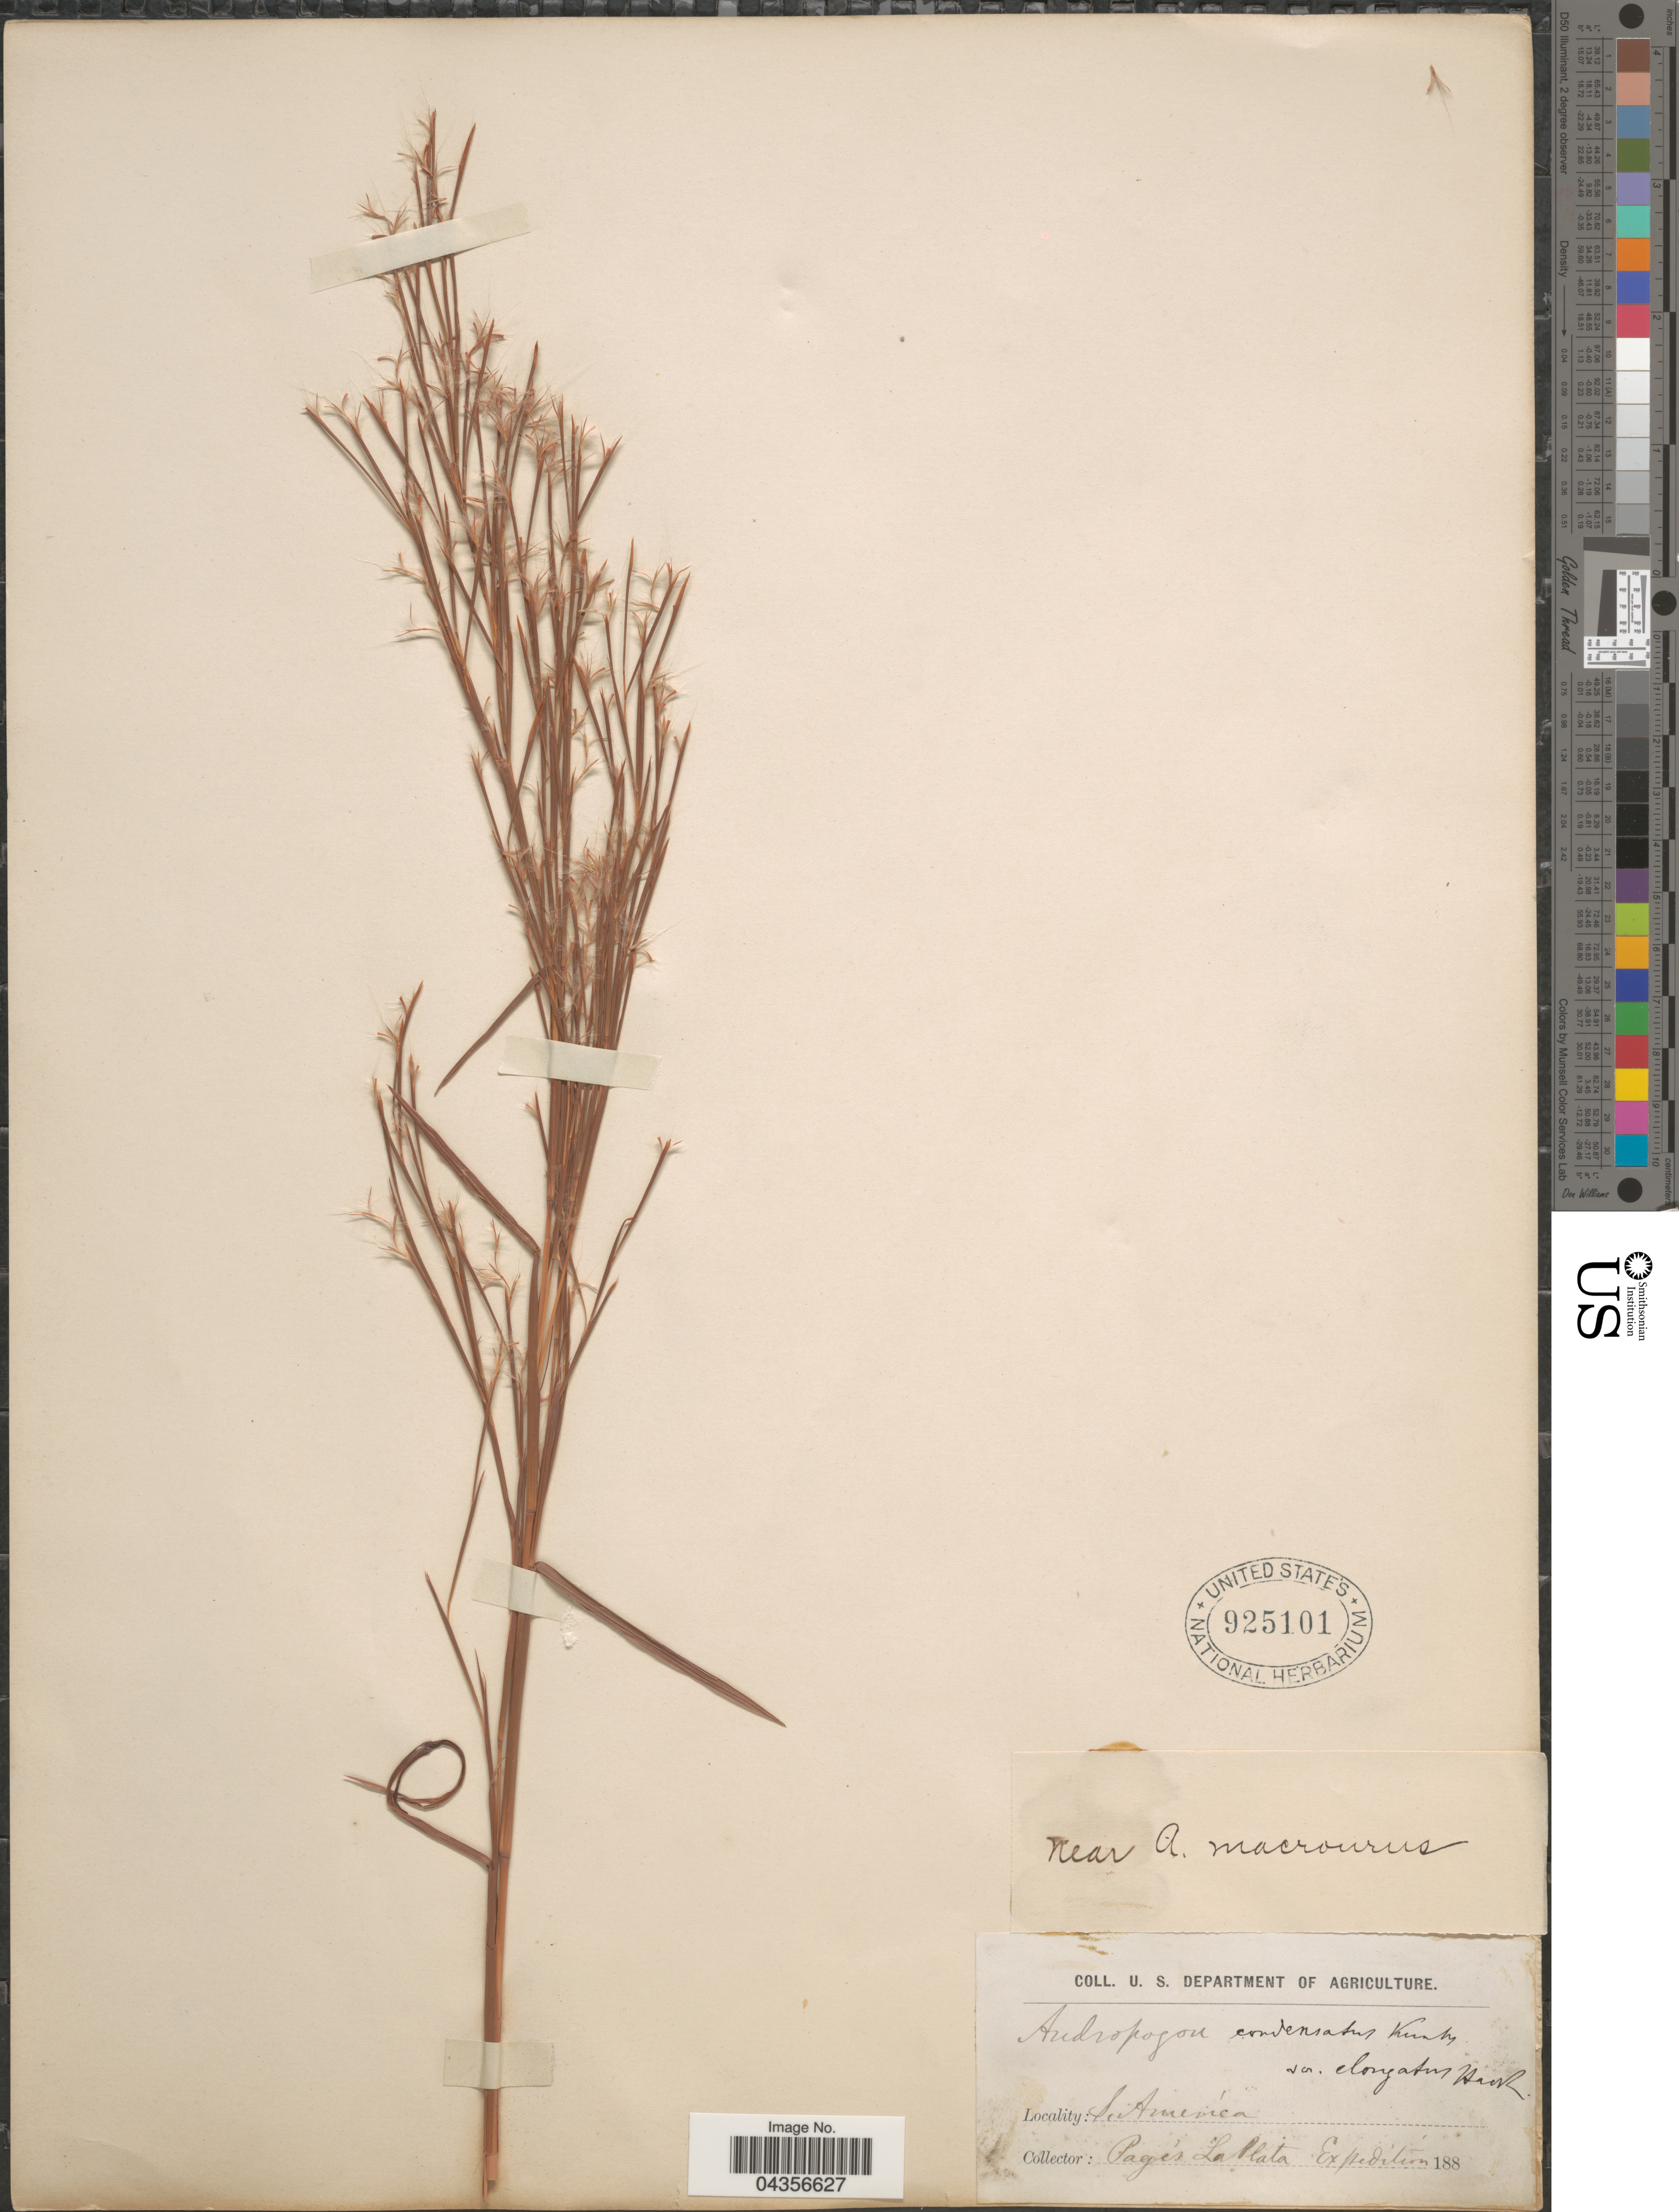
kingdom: Plantae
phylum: Tracheophyta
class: Liliopsida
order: Poales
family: Poaceae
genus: Schizachyrium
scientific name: Schizachyrium microstachyum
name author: (Desv. ex Ham.) Roseng. et al.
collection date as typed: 188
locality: Page's La Plata Expedition.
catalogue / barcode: US 925101